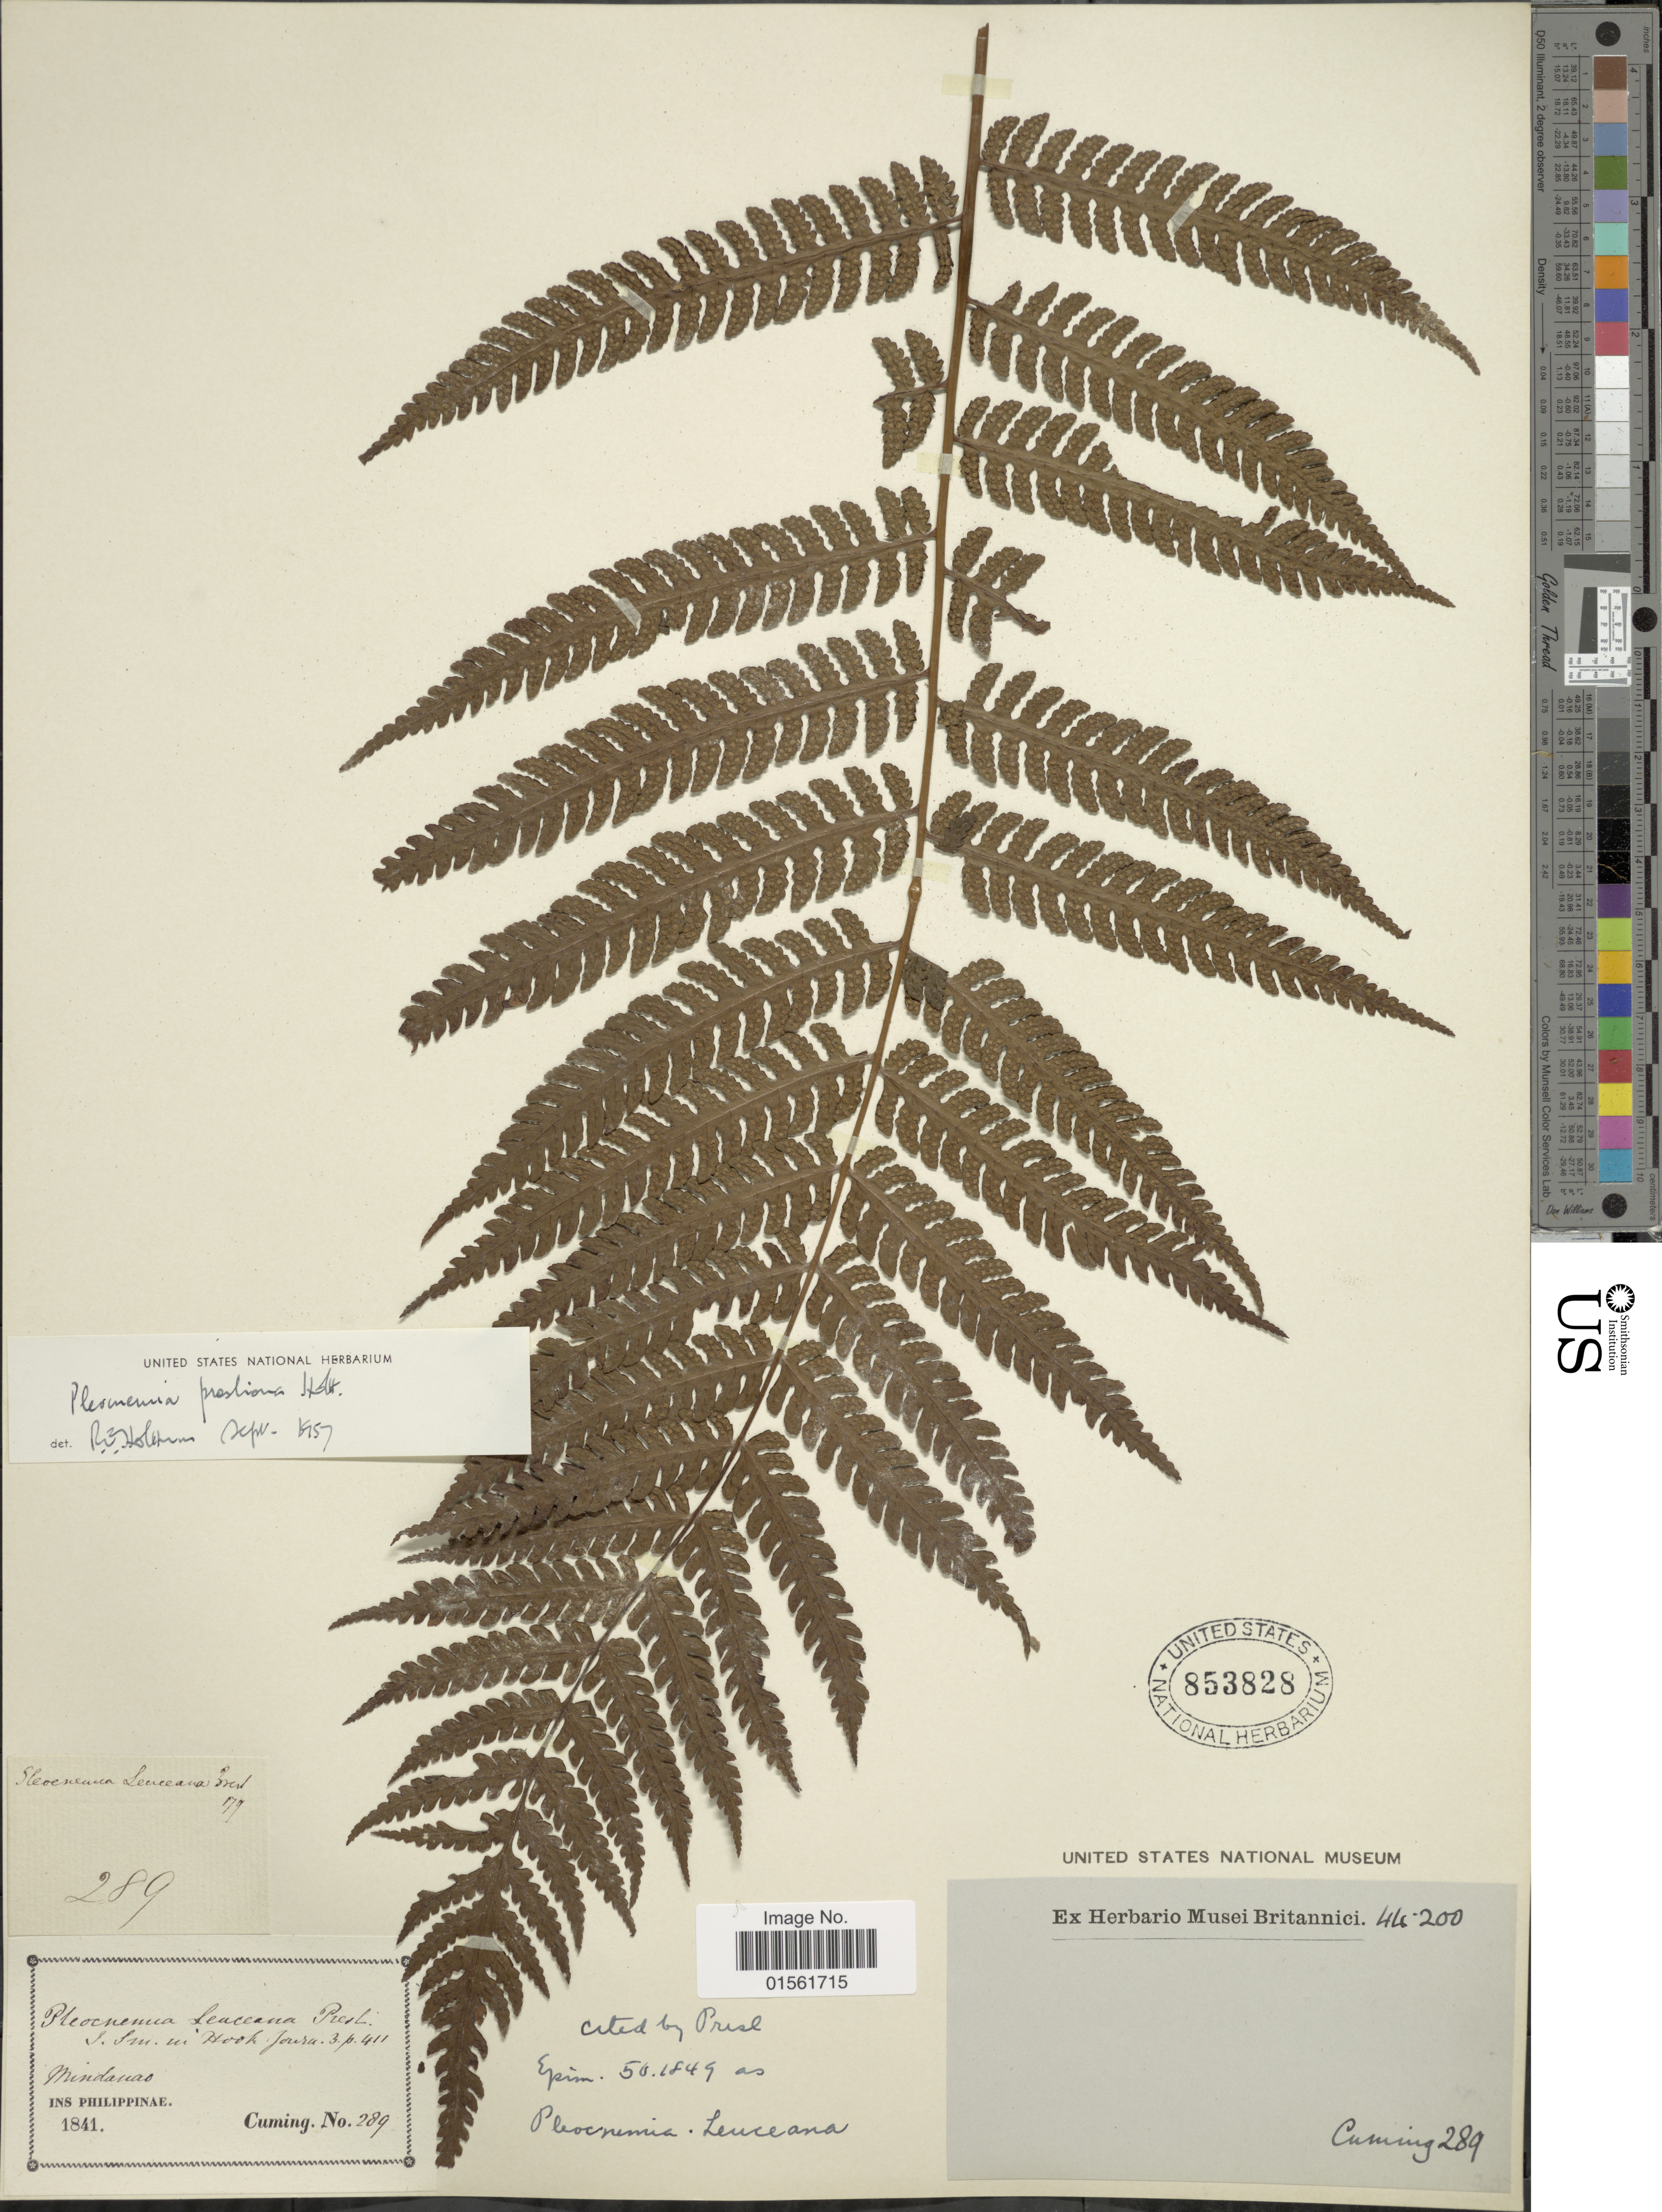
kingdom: Plantae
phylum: Tracheophyta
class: Polypodiopsida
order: Polypodiales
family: Dryopteridaceae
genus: Pleocnemia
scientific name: Pleocnemia presliana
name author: Holttum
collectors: -. Cuming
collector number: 289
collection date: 1841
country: Philippines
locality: Mindanao, Ins. Philippinae.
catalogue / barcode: US 853828